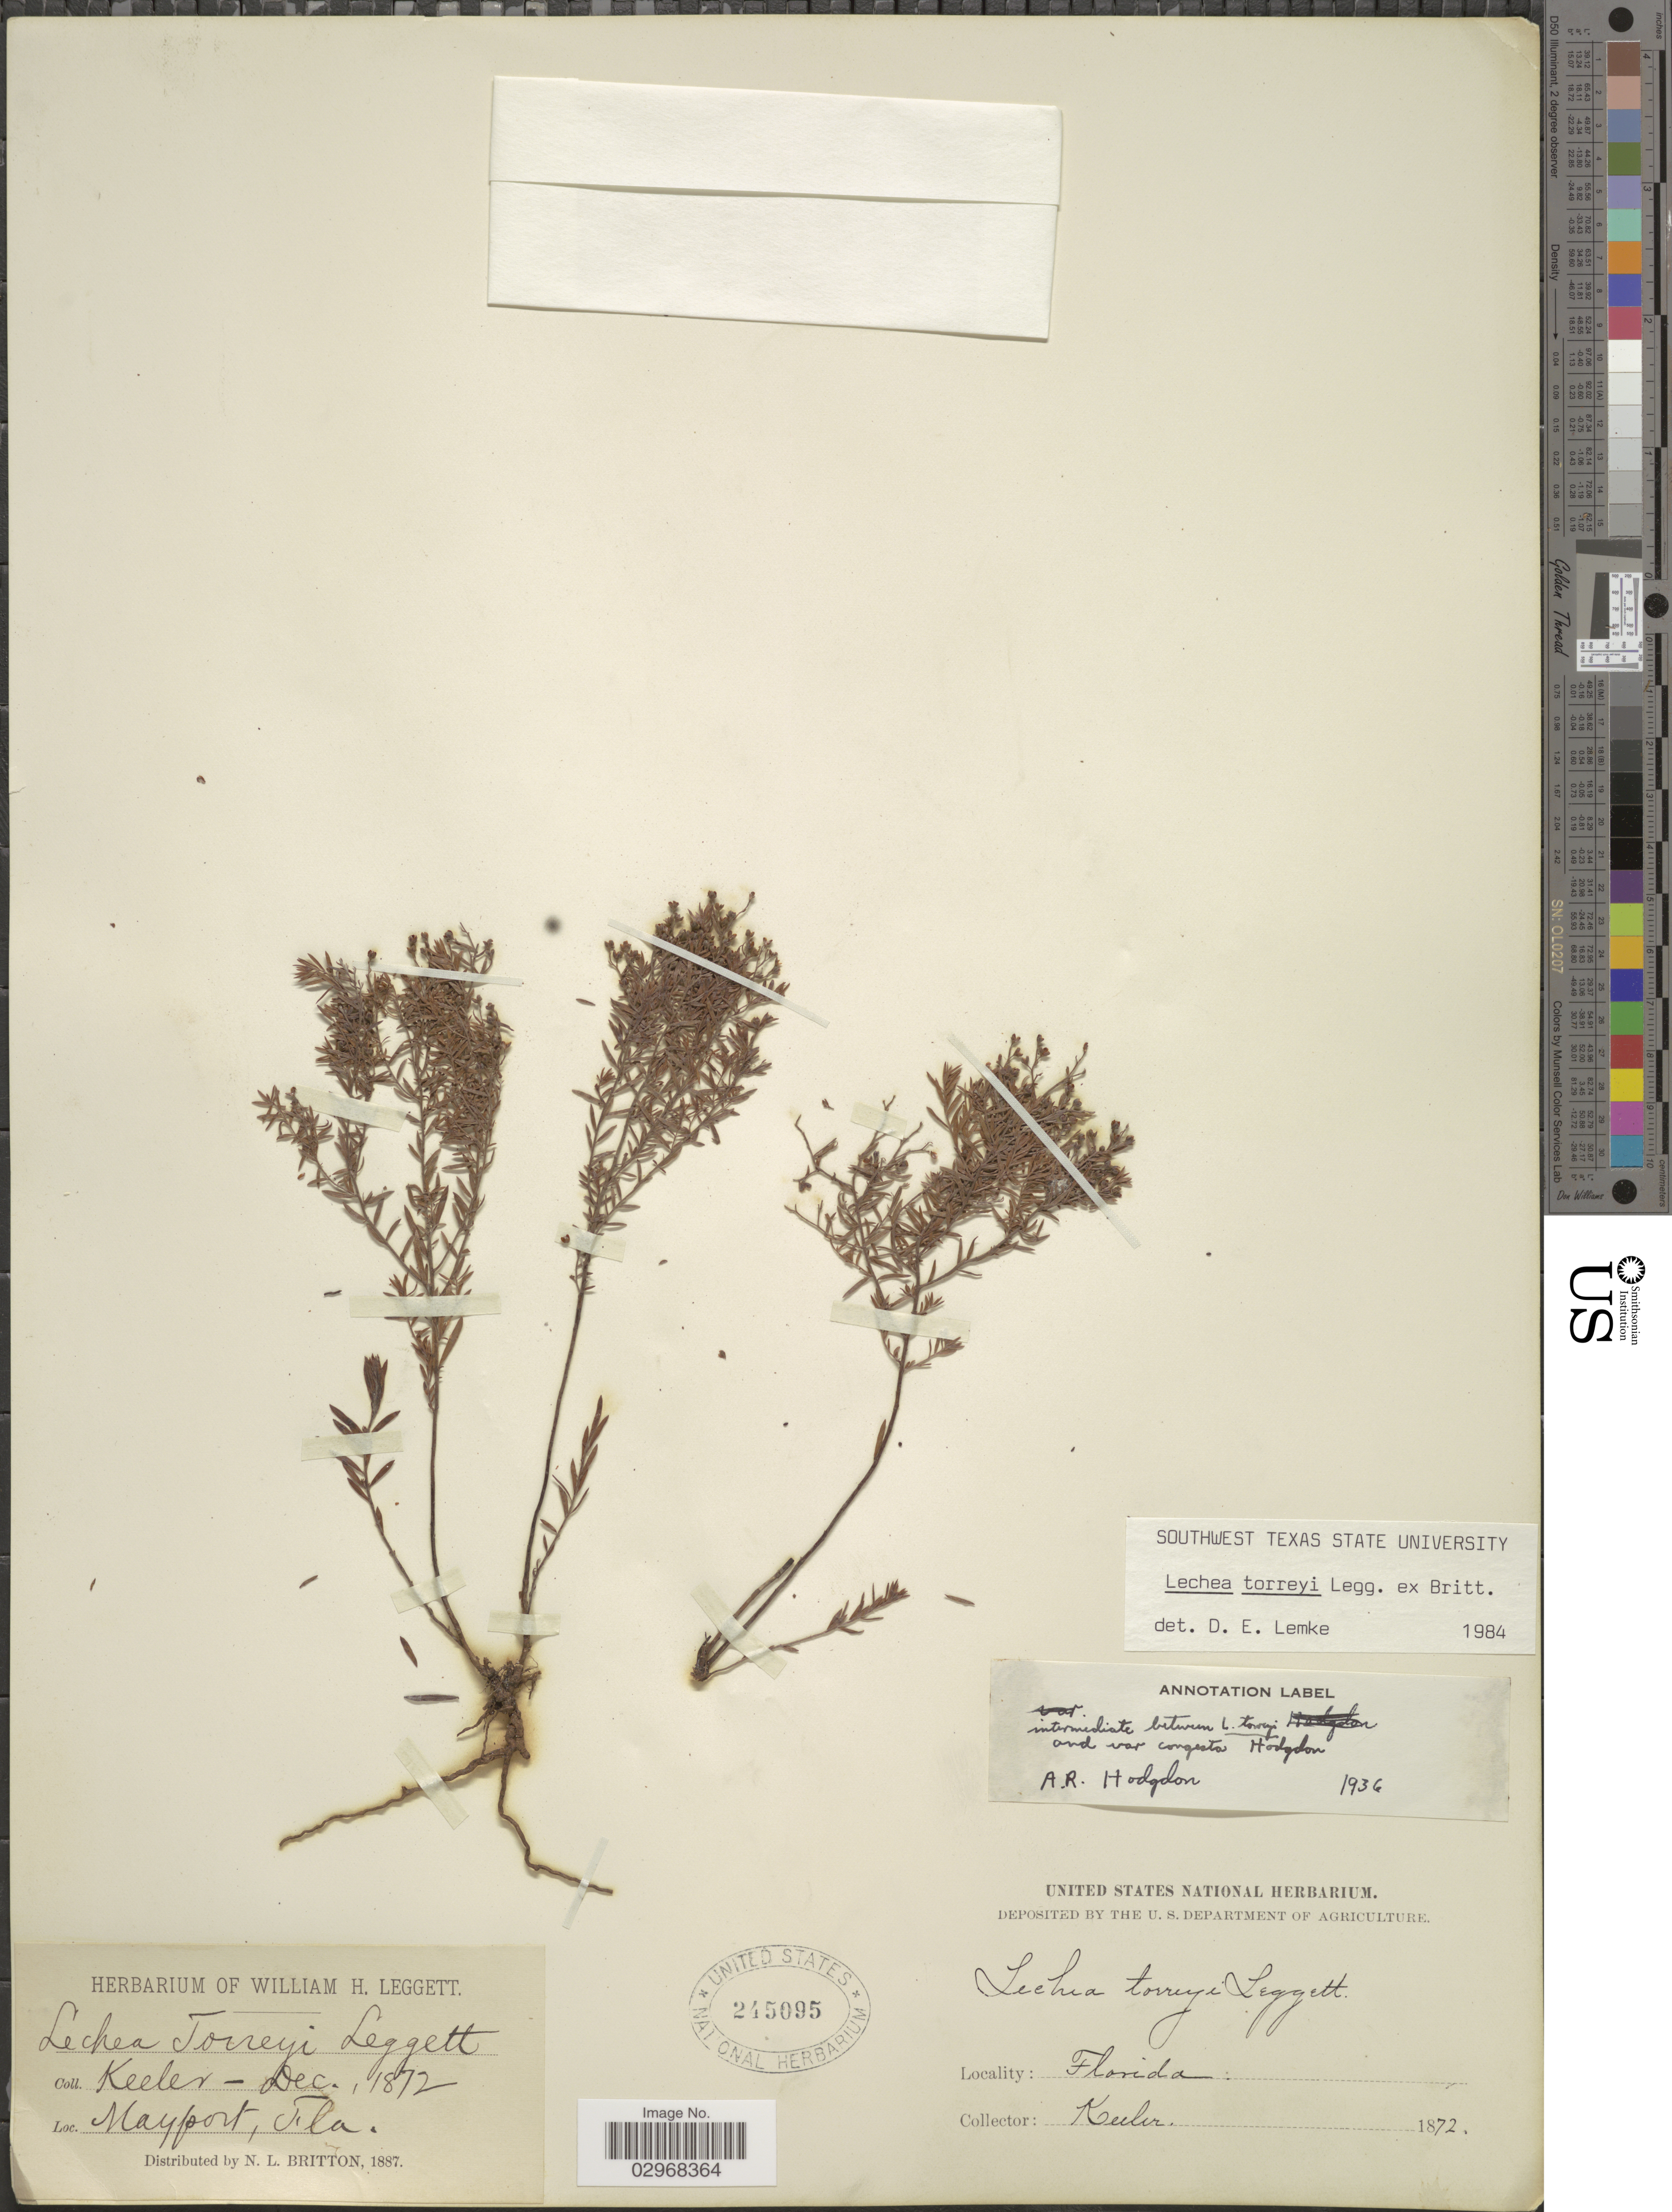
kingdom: Plantae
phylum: Tracheophyta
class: Magnoliopsida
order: Malvales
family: Cistaceae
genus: Lechea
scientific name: Lechea torreyi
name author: (Chapm.) Legg. ex Britton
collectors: Keeler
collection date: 1872-12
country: United States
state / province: Florida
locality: Mayport.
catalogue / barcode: US 245095